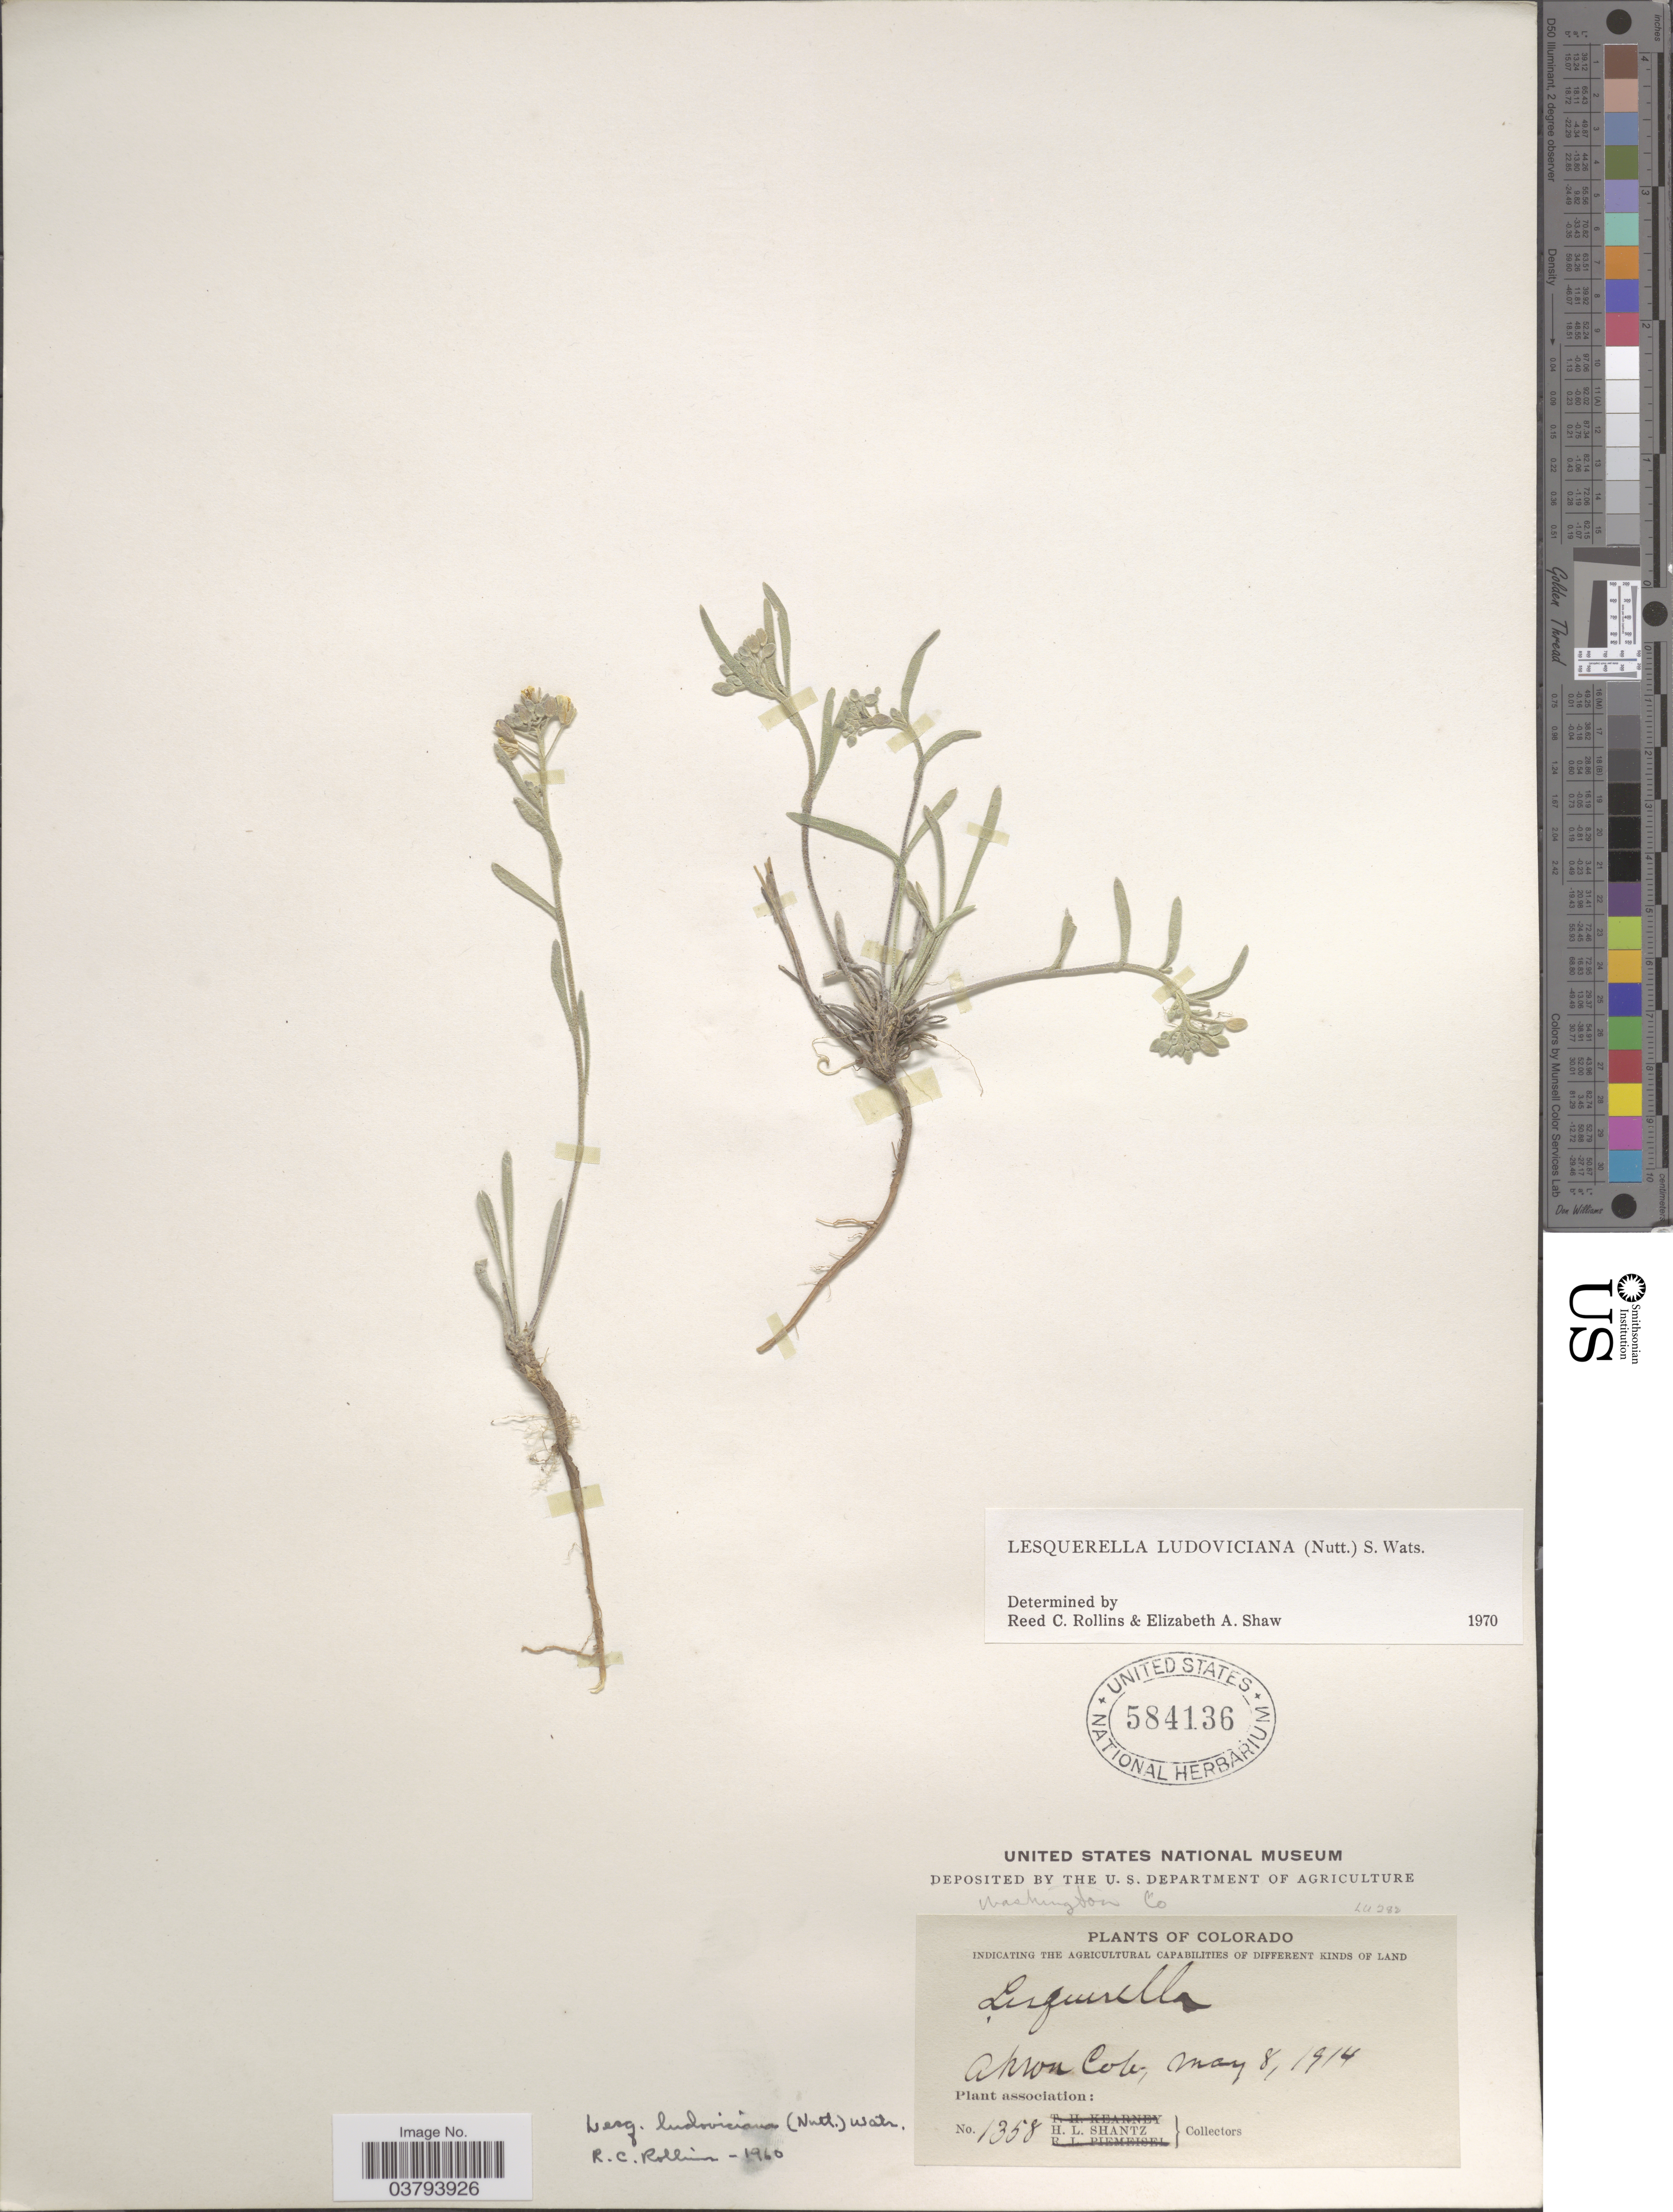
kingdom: Plantae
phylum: Tracheophyta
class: Magnoliopsida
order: Brassicales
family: Brassicaceae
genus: Lesquerella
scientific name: Lesquerella ludoviciana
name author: (Nutt.) S. Watson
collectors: H. Shantz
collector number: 1358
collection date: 1914-05-08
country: United States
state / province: Colorado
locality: Akron. Washington Co.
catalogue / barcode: US 584136